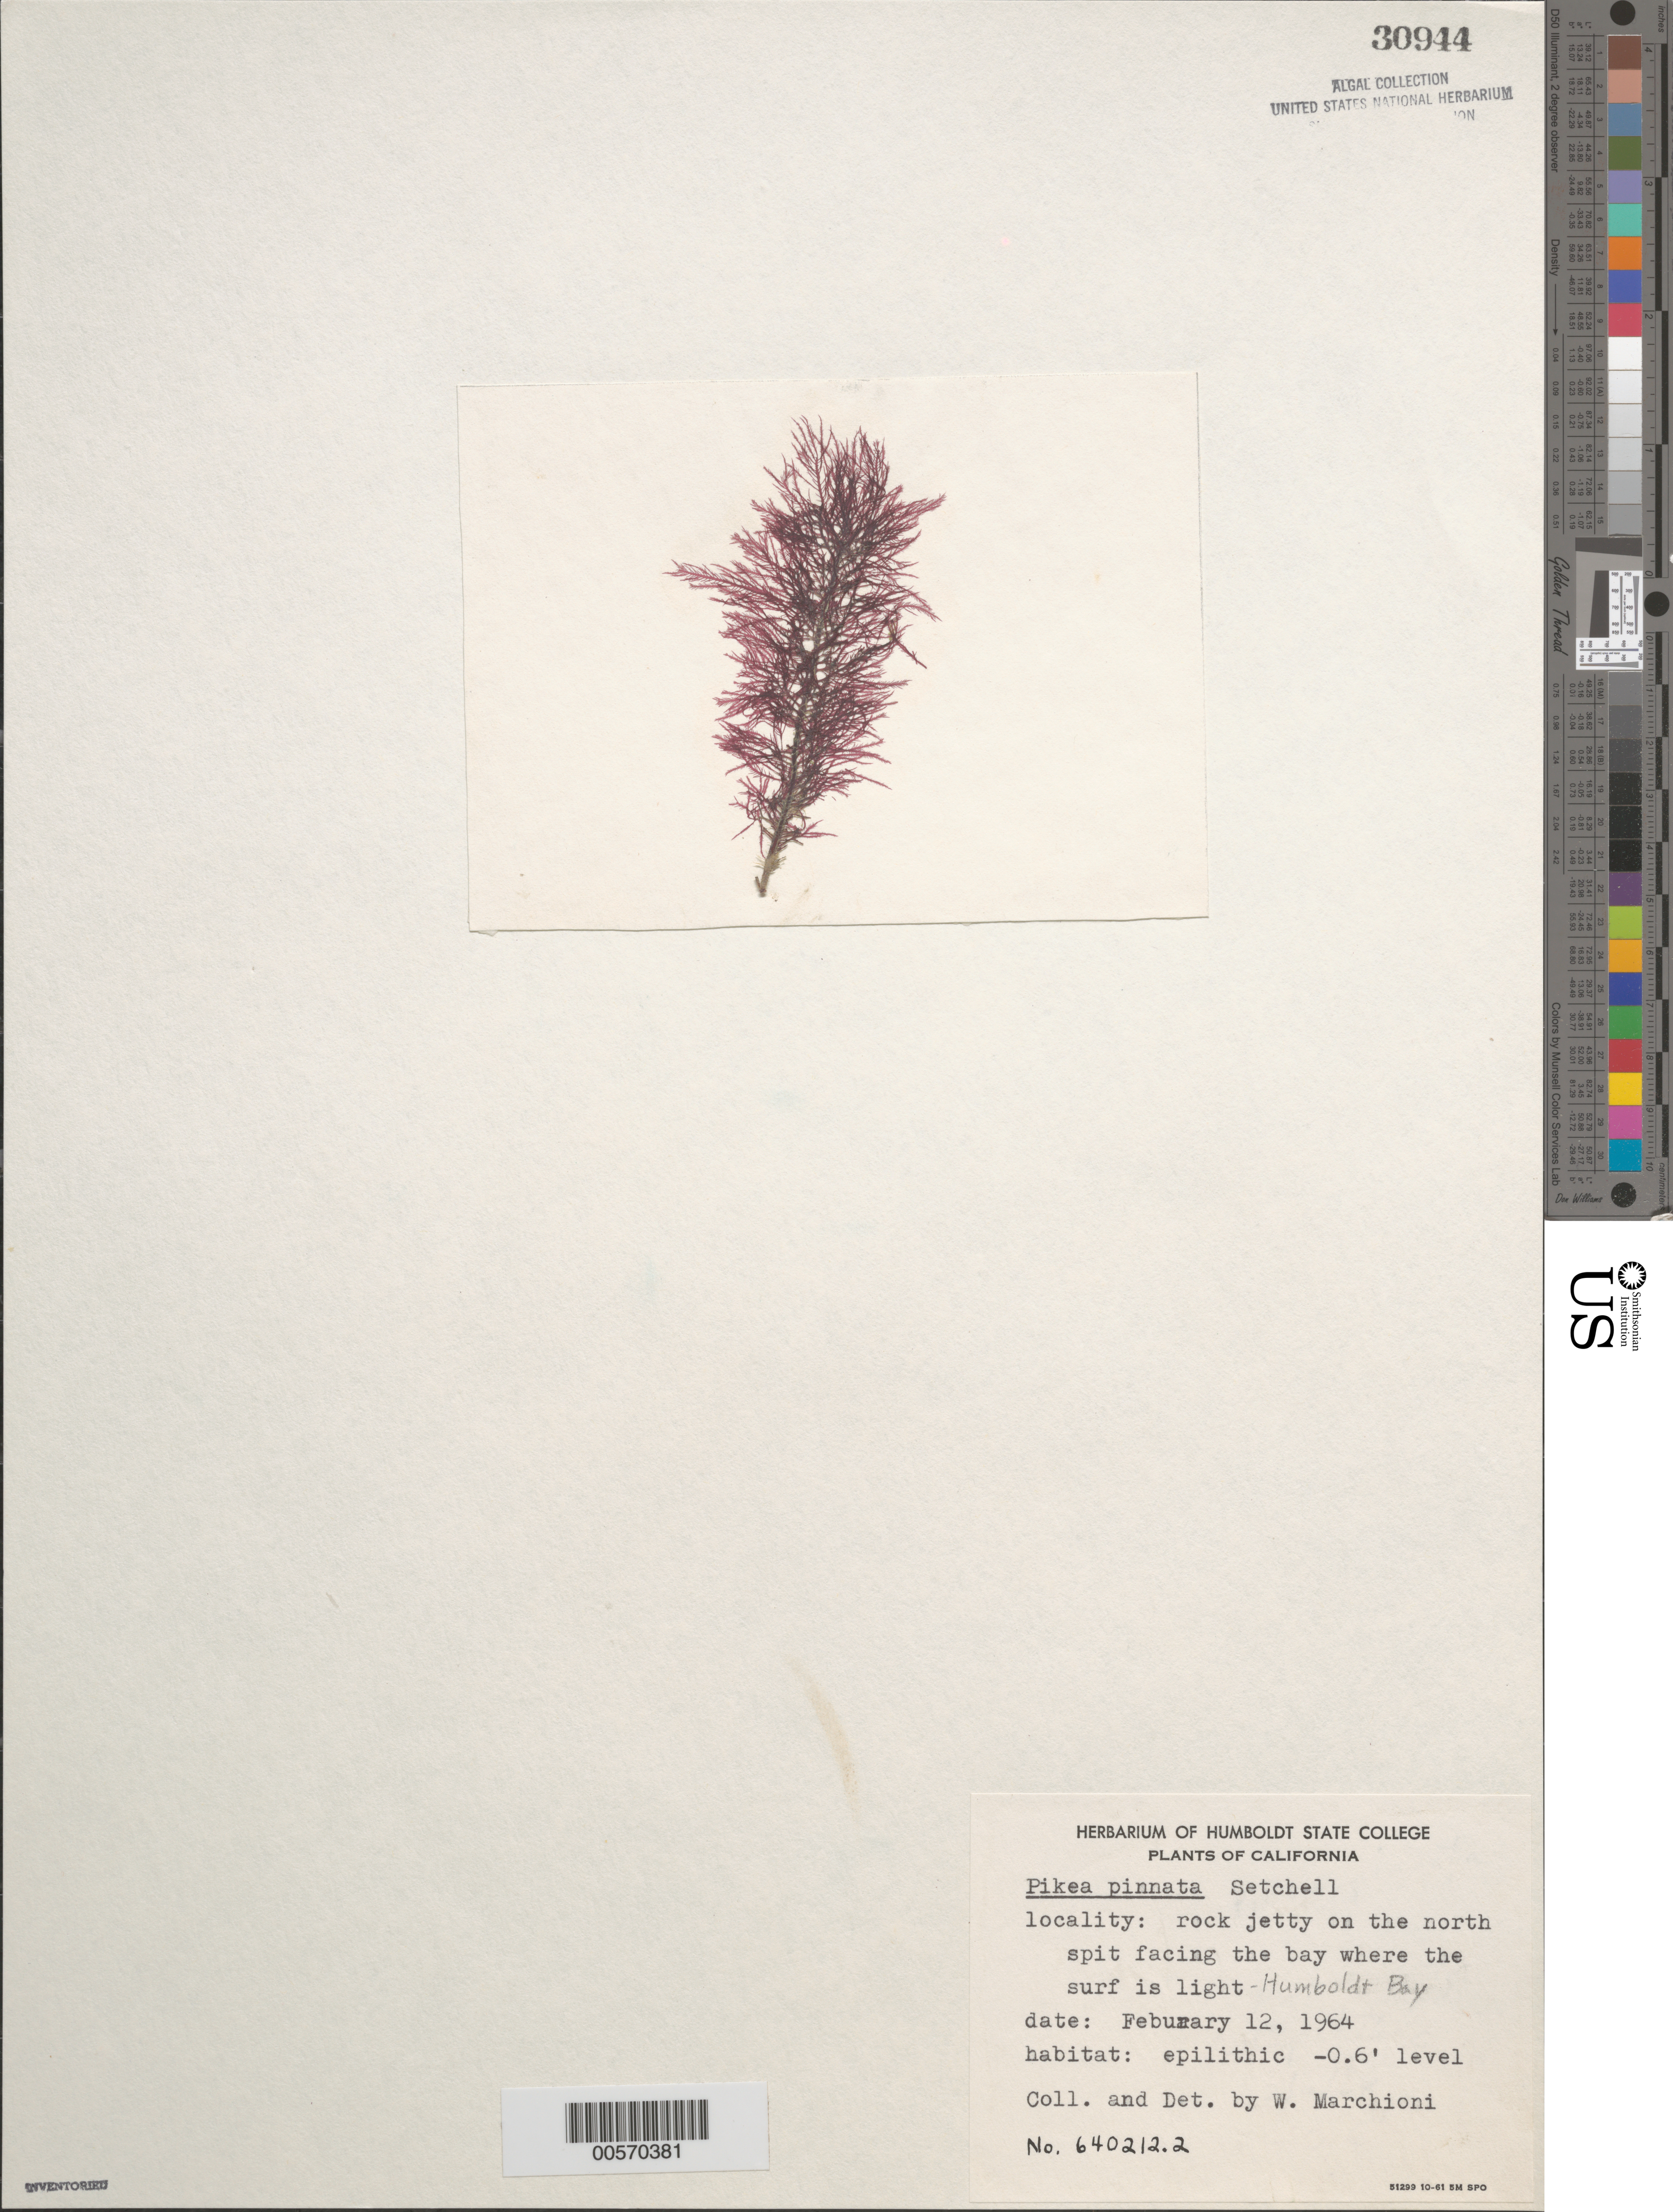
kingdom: Plantae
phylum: Rhodophyta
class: Florideophyceae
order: Gigartinales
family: Dumontiaceae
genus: Pikea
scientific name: Pikea pinnata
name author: Setch. in Collins et al.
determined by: Marchioni, W.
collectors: W. Marchioni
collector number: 640212.2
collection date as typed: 12 Feb 1964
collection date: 1964-02-12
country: United States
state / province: California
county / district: Humboldt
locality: Humboldt Bay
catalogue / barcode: US 30944